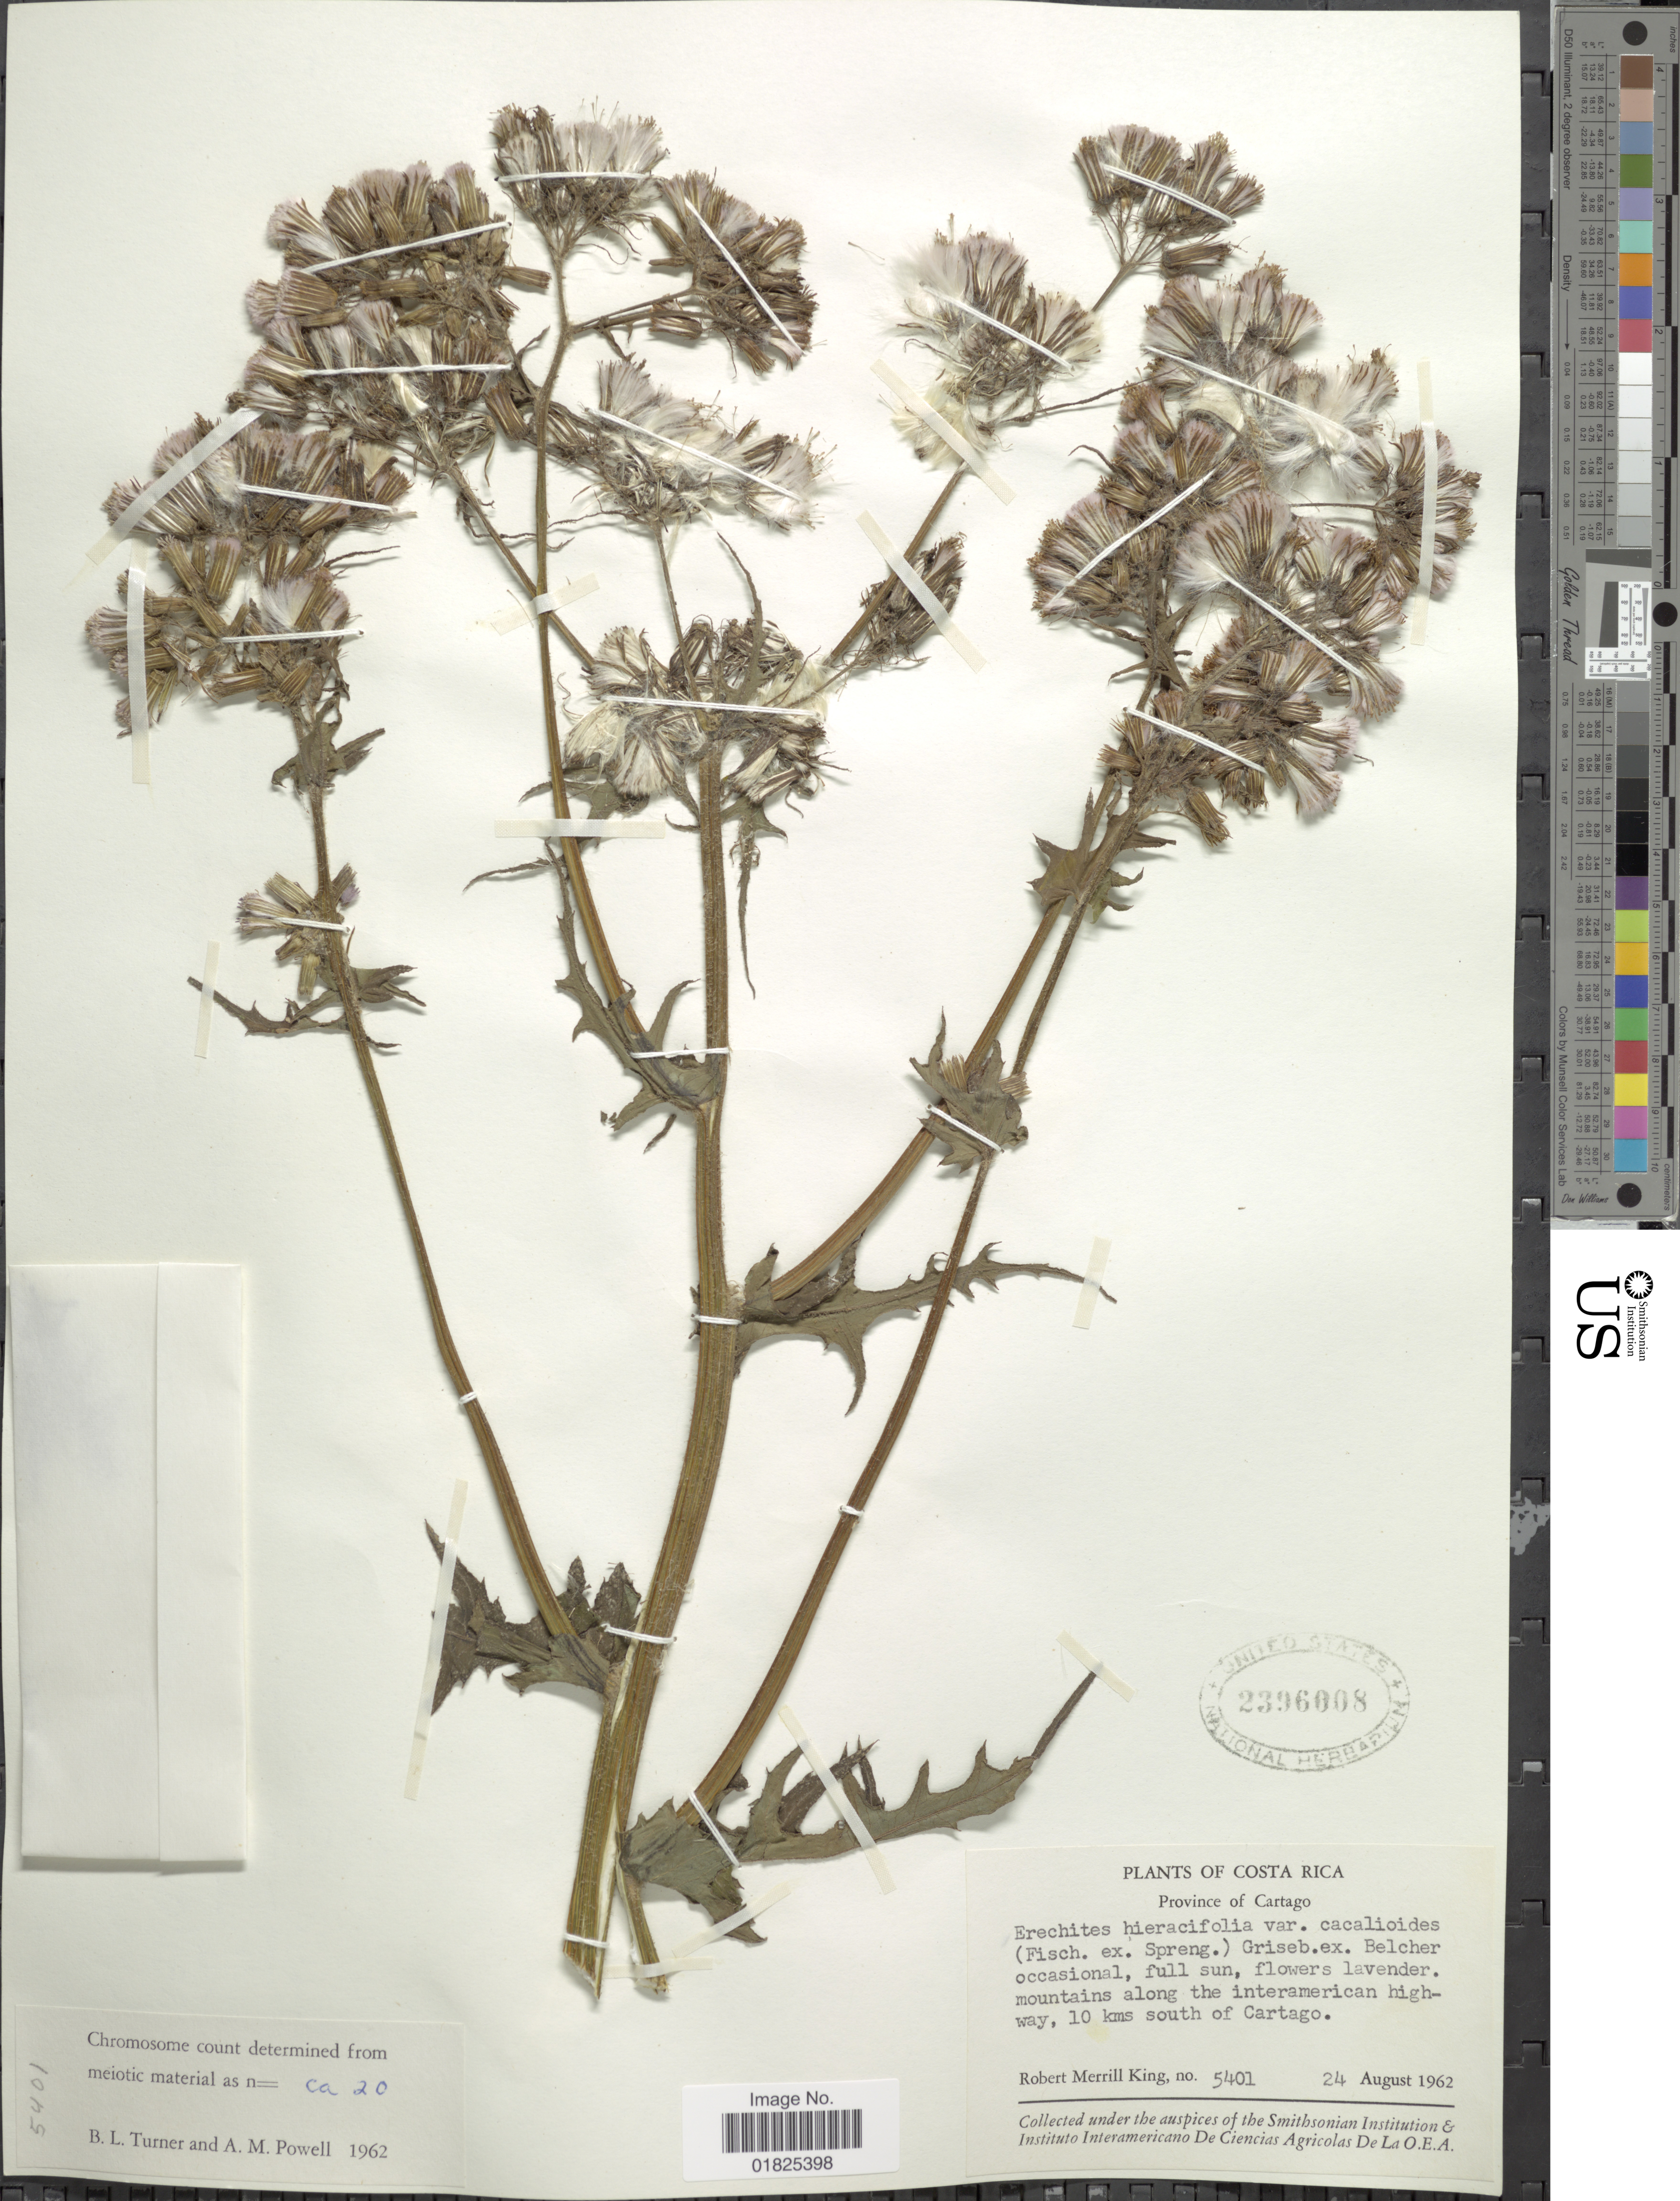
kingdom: Plantae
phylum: Tracheophyta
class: Magnoliopsida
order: Asterales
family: Asteraceae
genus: Erechtites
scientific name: Erechtites hieraciifolius var. cacaliodes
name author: (Fisch. ex Spreng.) Less. ex Griseb.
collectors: R. M. King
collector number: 5401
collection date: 1962-08-24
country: Costa Rica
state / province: Cartago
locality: Along the interamerican highway, 10 kms south of Cartago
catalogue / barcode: US 2396008